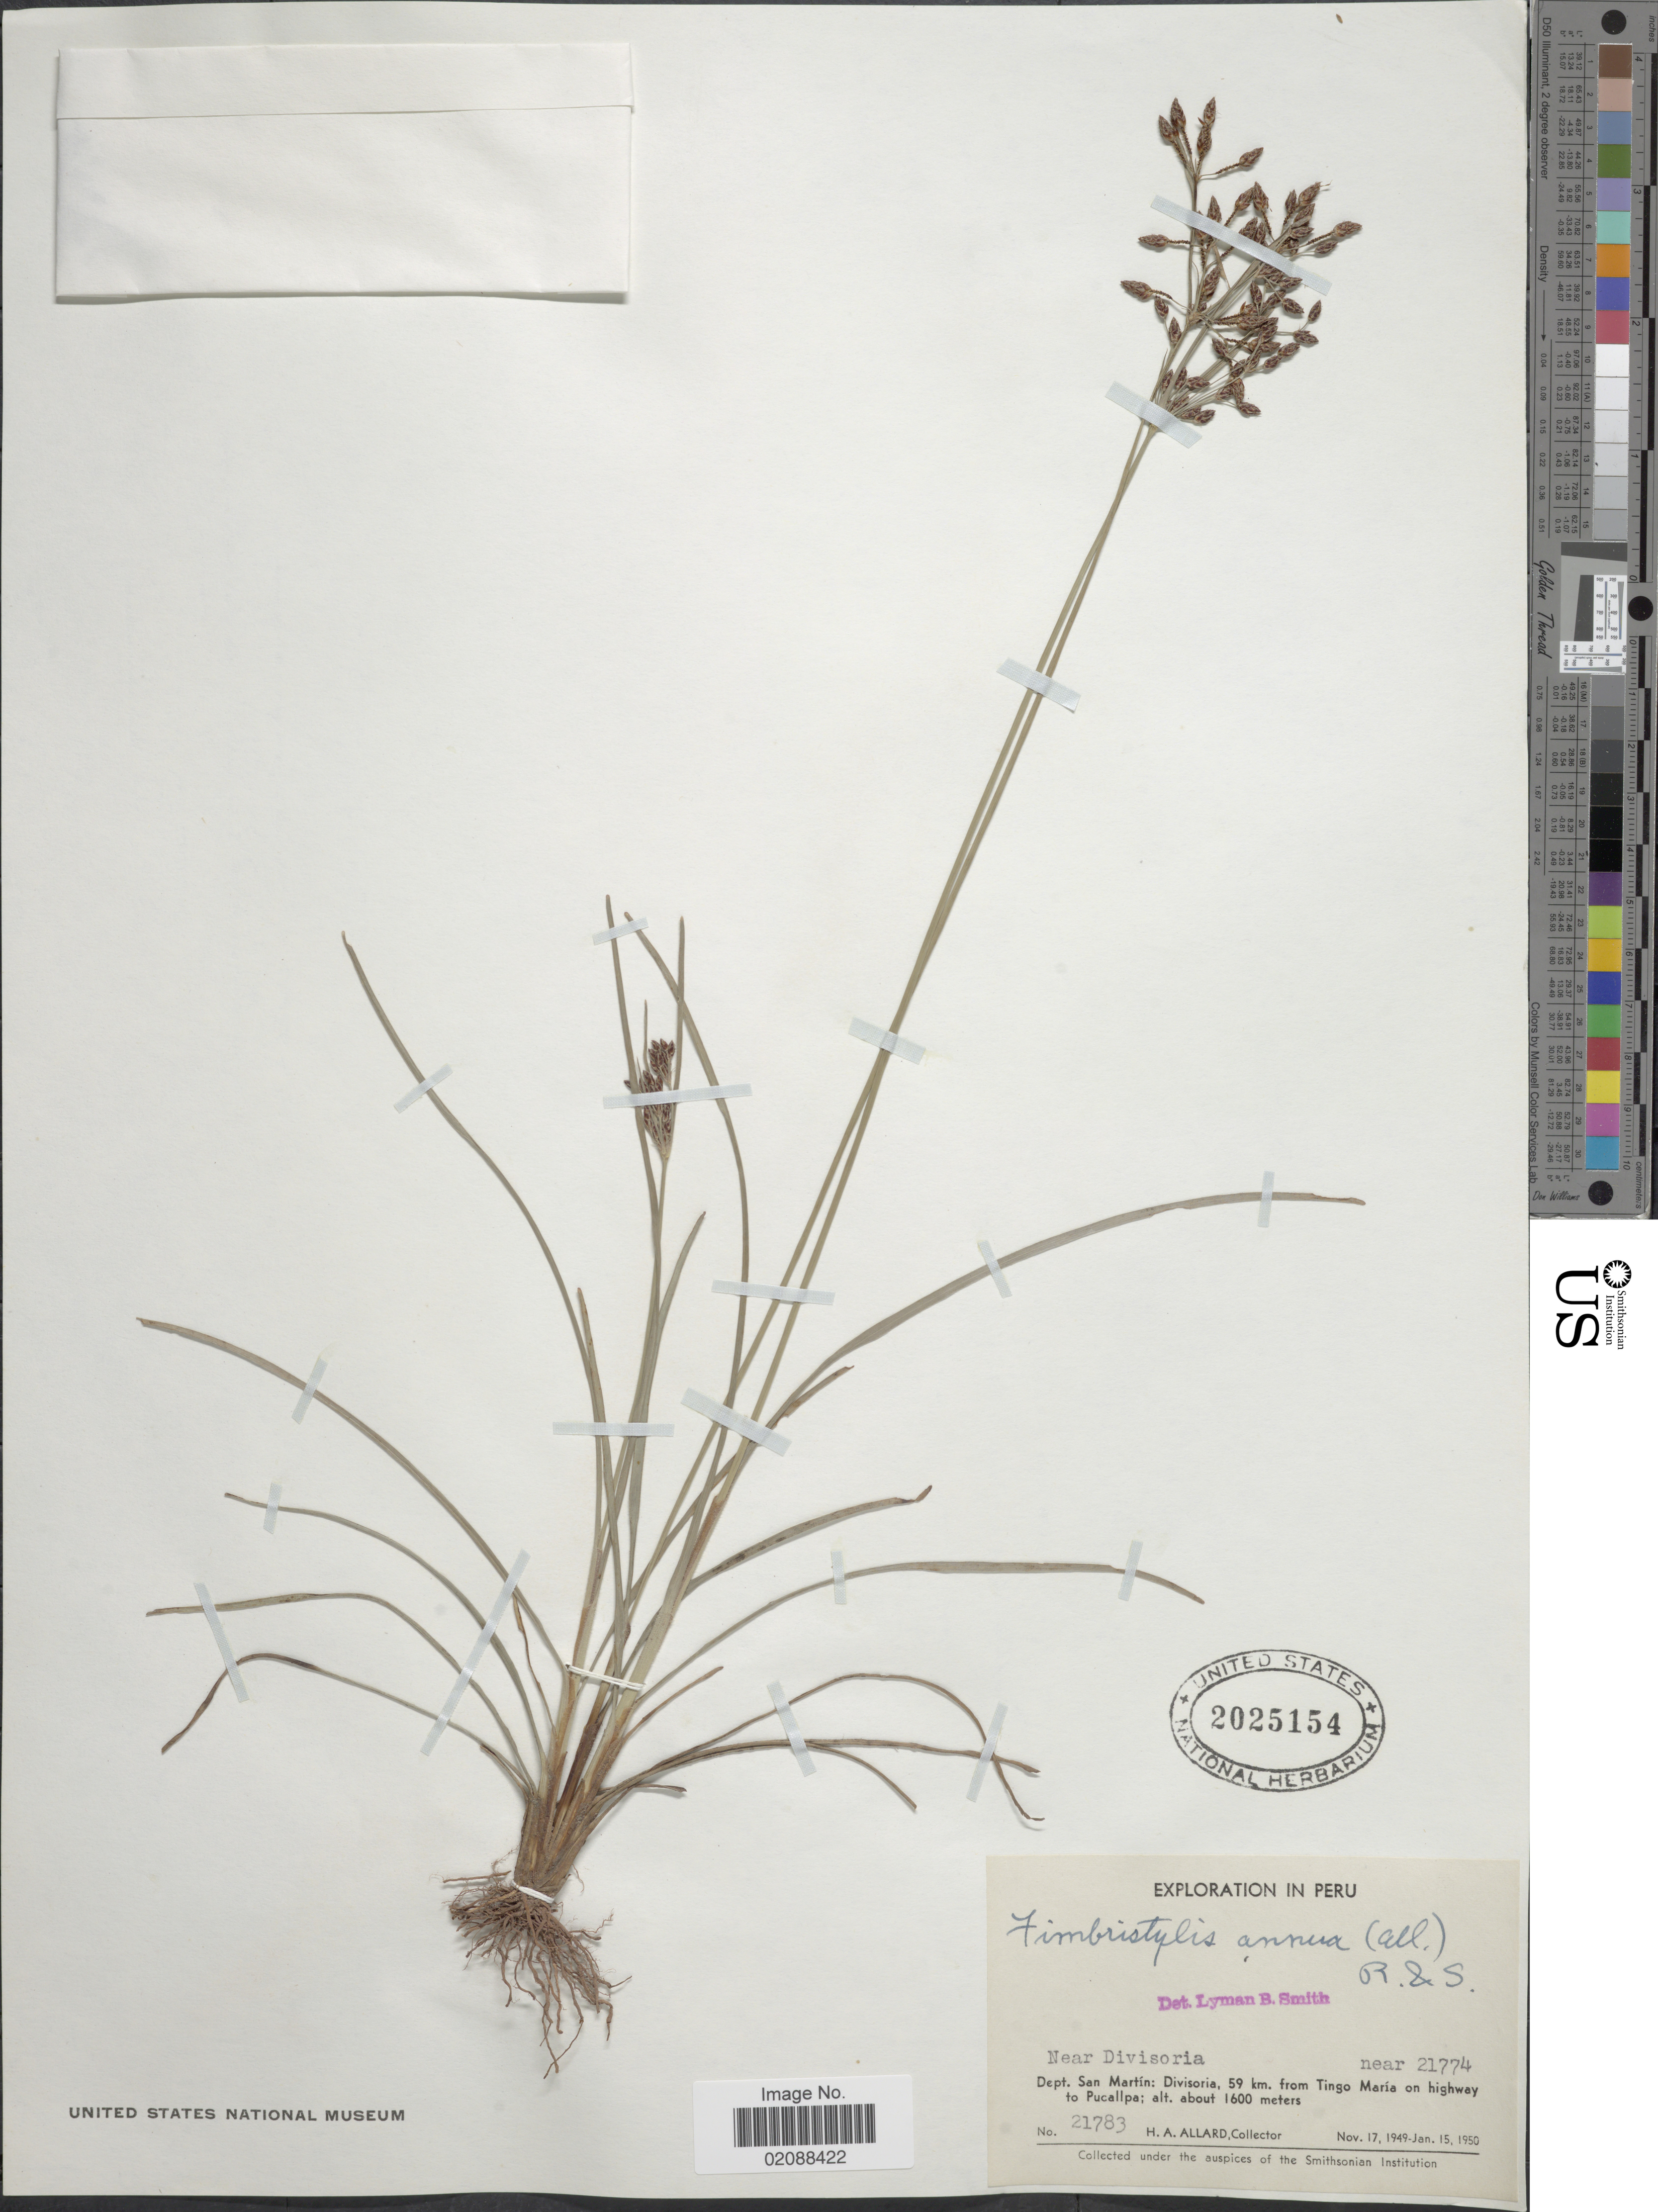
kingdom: Plantae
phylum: Tracheophyta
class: Liliopsida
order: Poales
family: Cyperaceae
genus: Fimbristylis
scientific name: Fimbristylis dichotoma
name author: (L.) Vahl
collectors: H. A. Allard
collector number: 21783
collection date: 1949-11-17/1950-01-15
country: Peru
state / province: San Martín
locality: Near Divisiora, near 21774. Dept. San Martin: Divisiora, 59 km. from Tingo Mario on highway to Pacullpa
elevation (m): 1600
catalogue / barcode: US 2025154